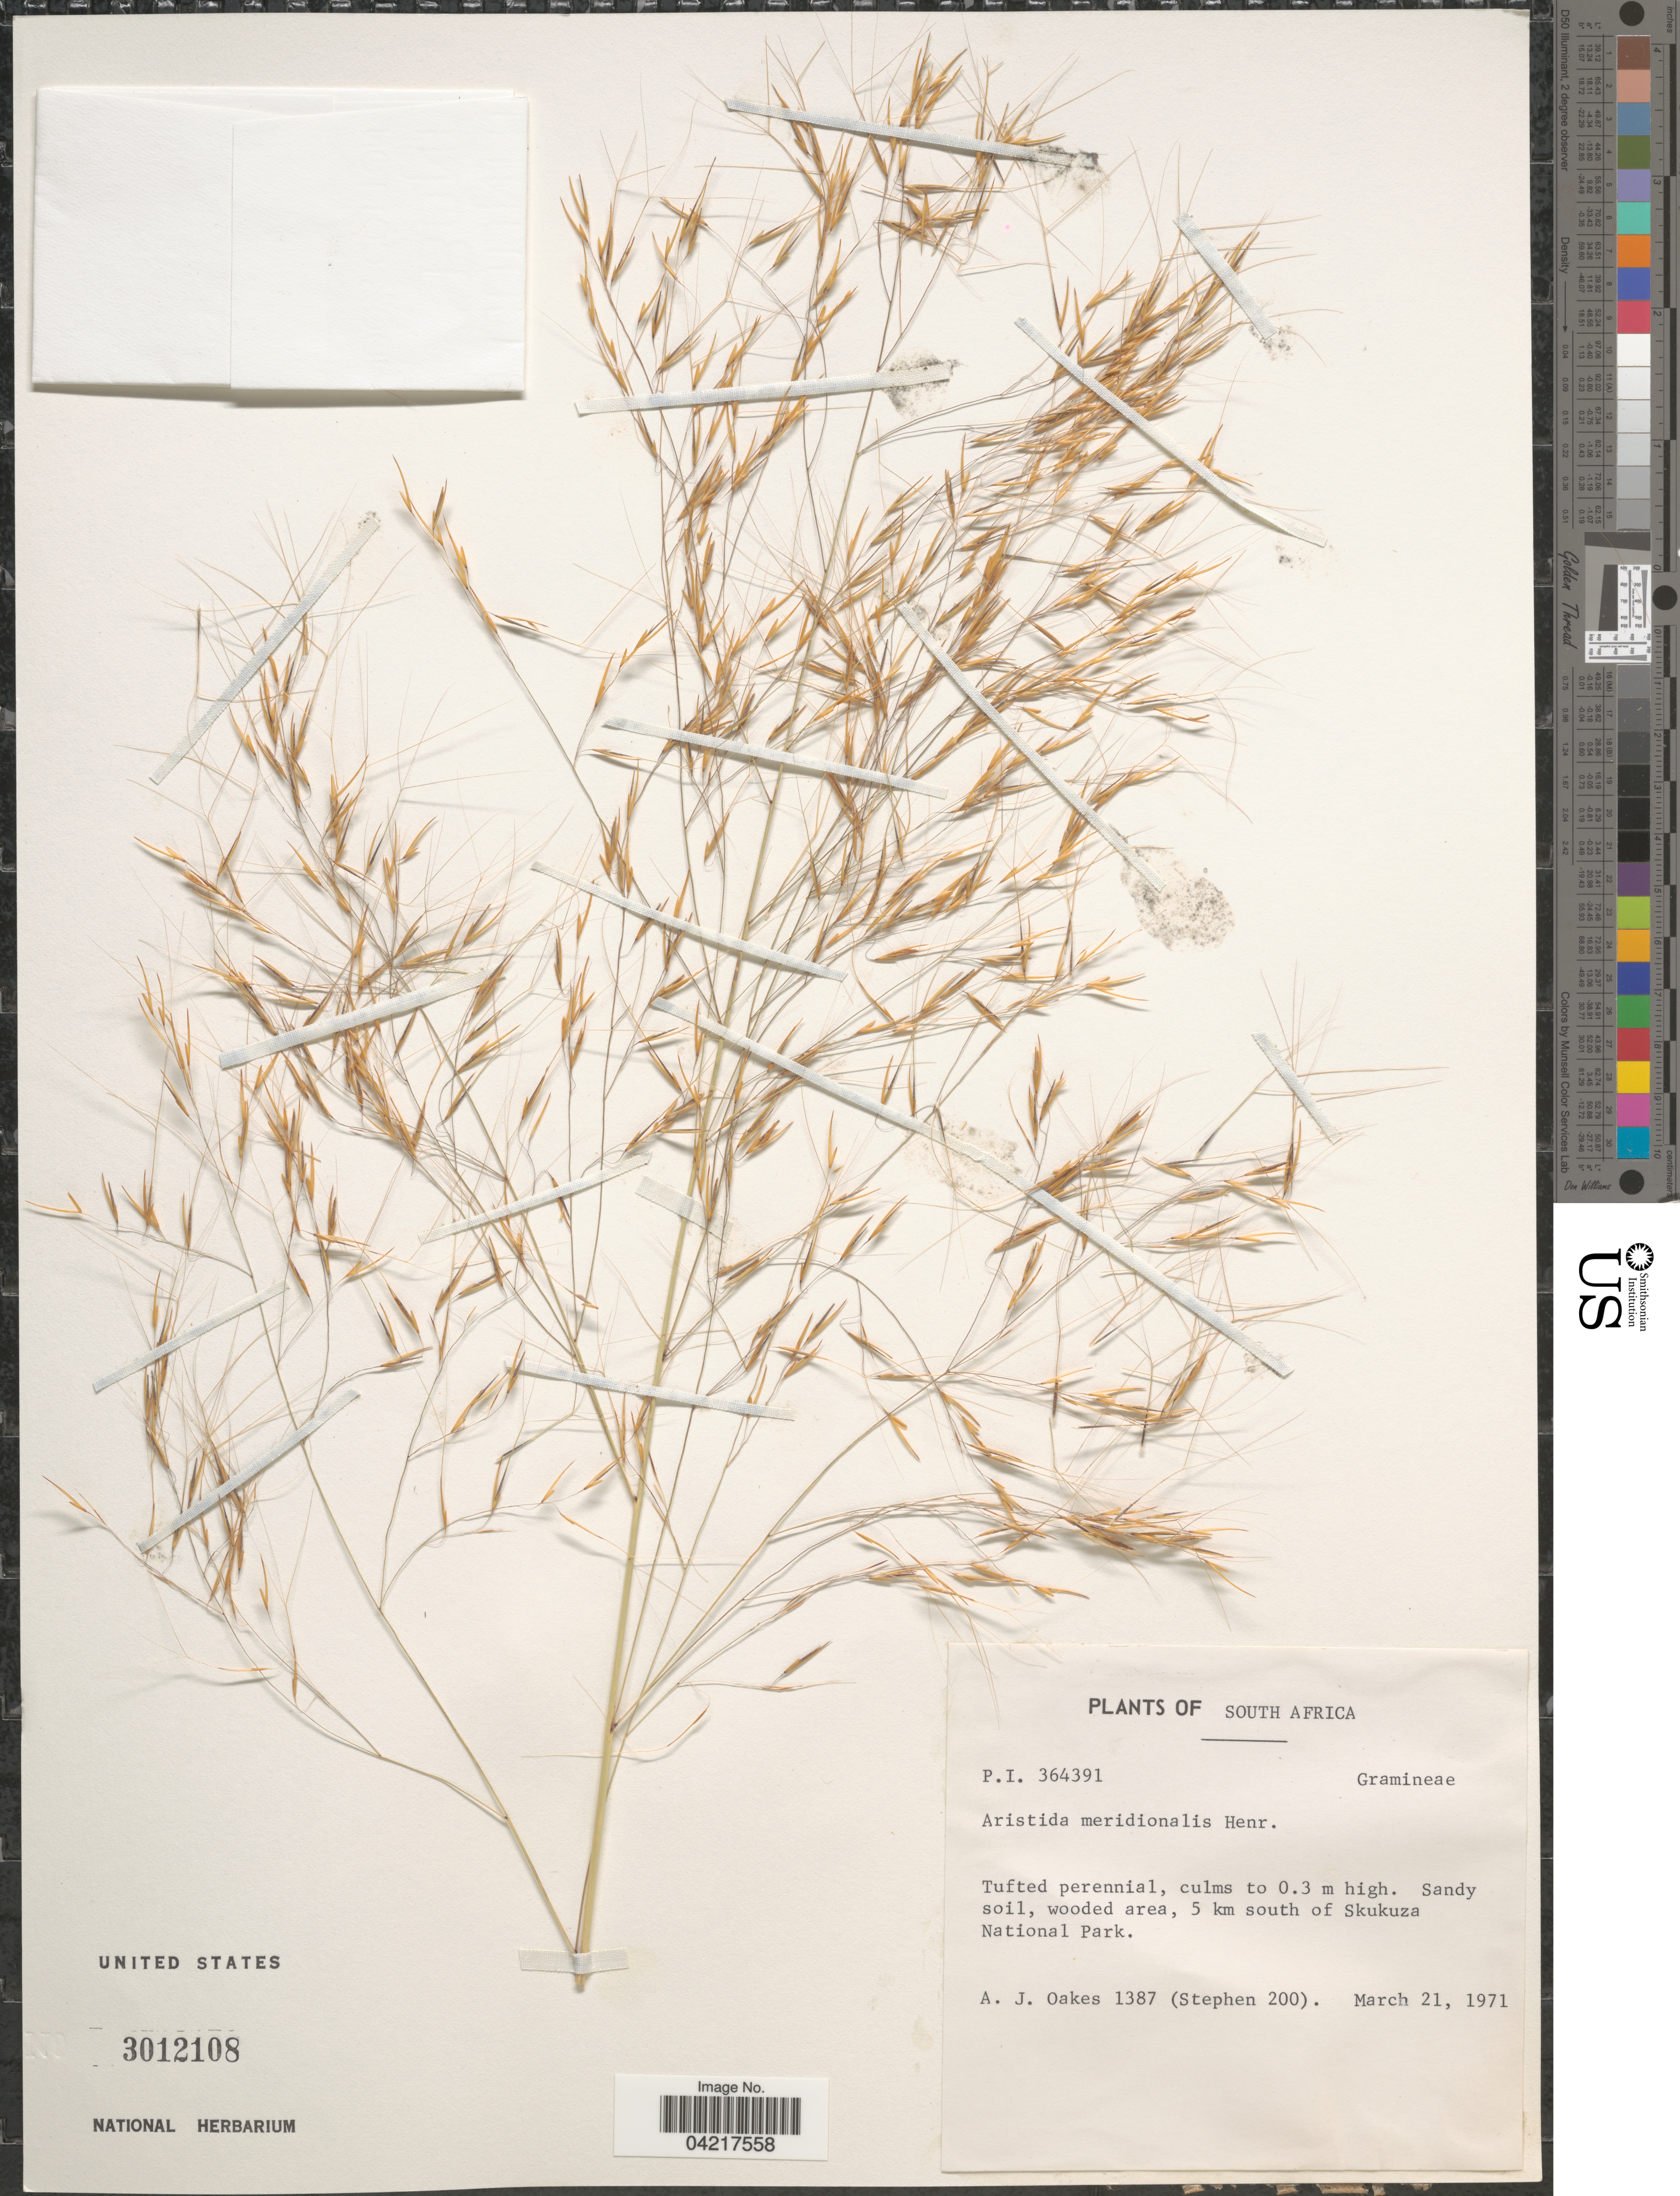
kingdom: Plantae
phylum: Tracheophyta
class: Liliopsida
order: Poales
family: Poaceae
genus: Aristida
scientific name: Aristida meridionalis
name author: Henr.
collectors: A. Oakes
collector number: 1387/200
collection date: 1971-03-21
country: South Africa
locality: Sandy soil, wooded area, 5 km south of Skukuza National Park.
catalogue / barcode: US 3012108